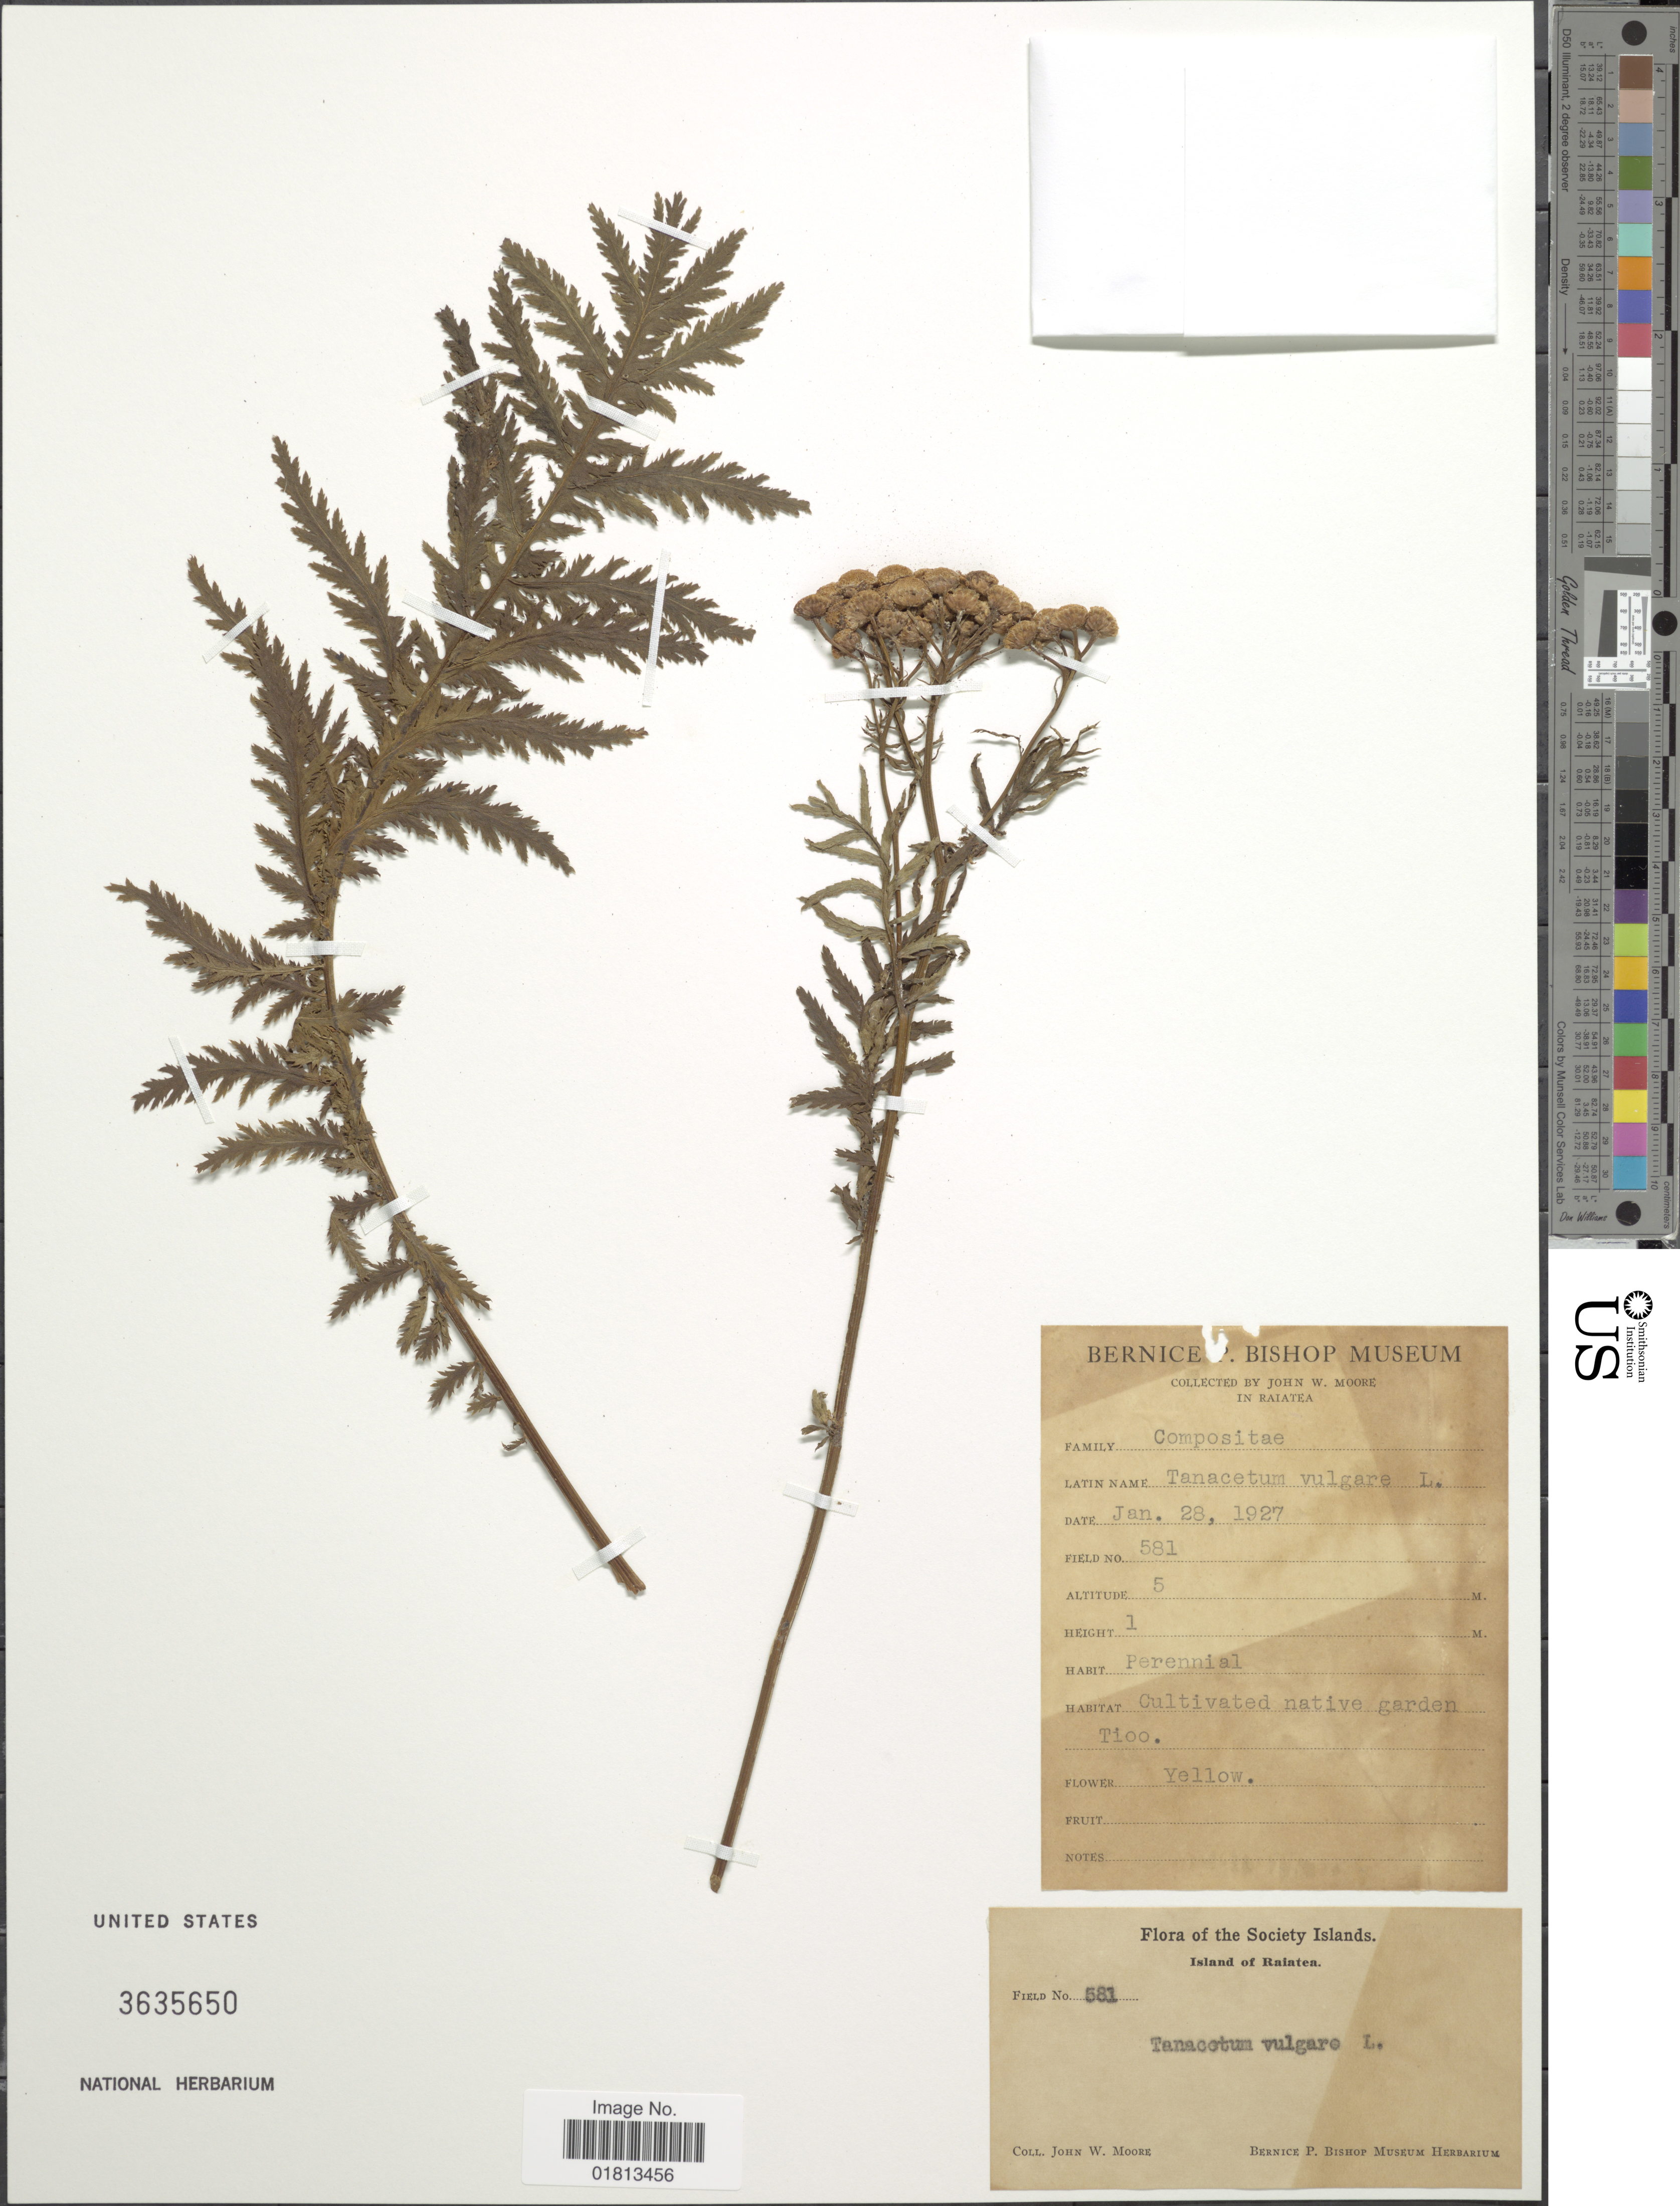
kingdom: Plantae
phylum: Tracheophyta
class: Magnoliopsida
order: Asterales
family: Asteraceae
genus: Tanacetum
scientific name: Tanacetum vulgare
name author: L.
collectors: J. Moore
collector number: Field 581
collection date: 1927-01-28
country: French Polynesia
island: Raiatea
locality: Island of Raiatea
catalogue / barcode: US 3635650